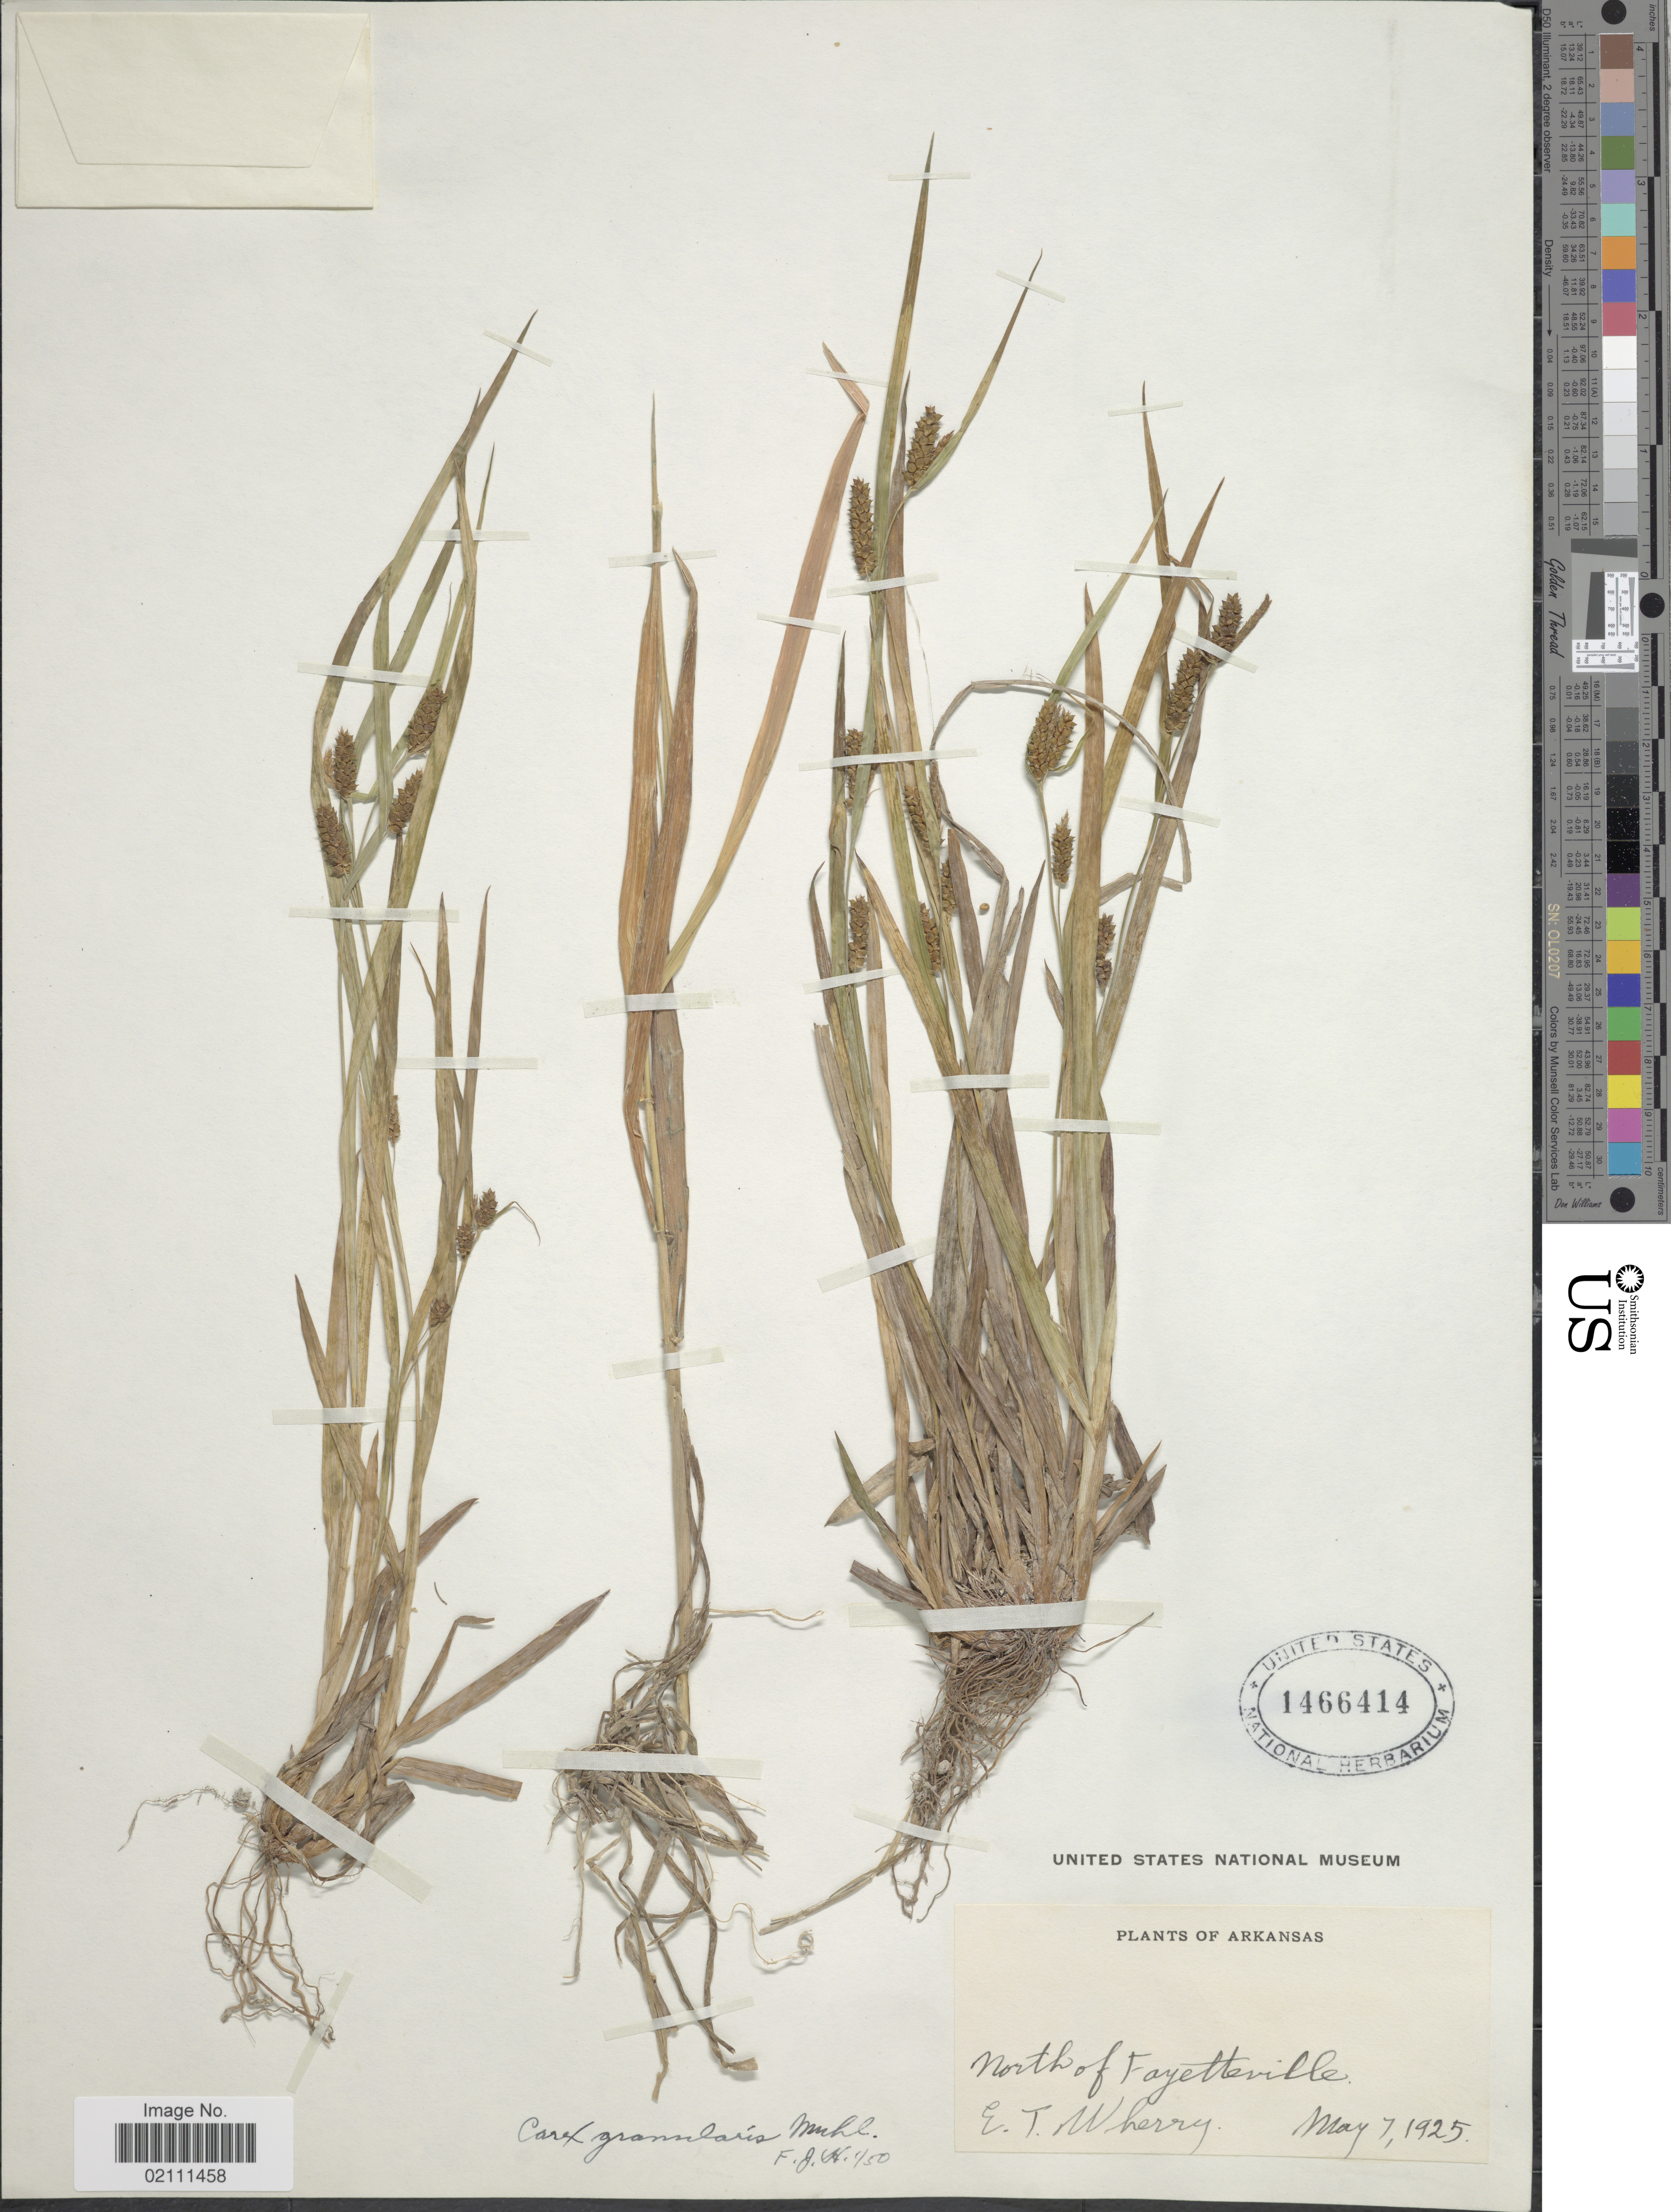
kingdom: Plantae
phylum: Tracheophyta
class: Liliopsida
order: Poales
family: Cyperaceae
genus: Carex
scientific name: Carex granularis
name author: Muhl. ex Willd.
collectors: E. T. Wherry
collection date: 1925-05-07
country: United States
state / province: Arkansas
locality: North of Fayetteville.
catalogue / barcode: US 1466414